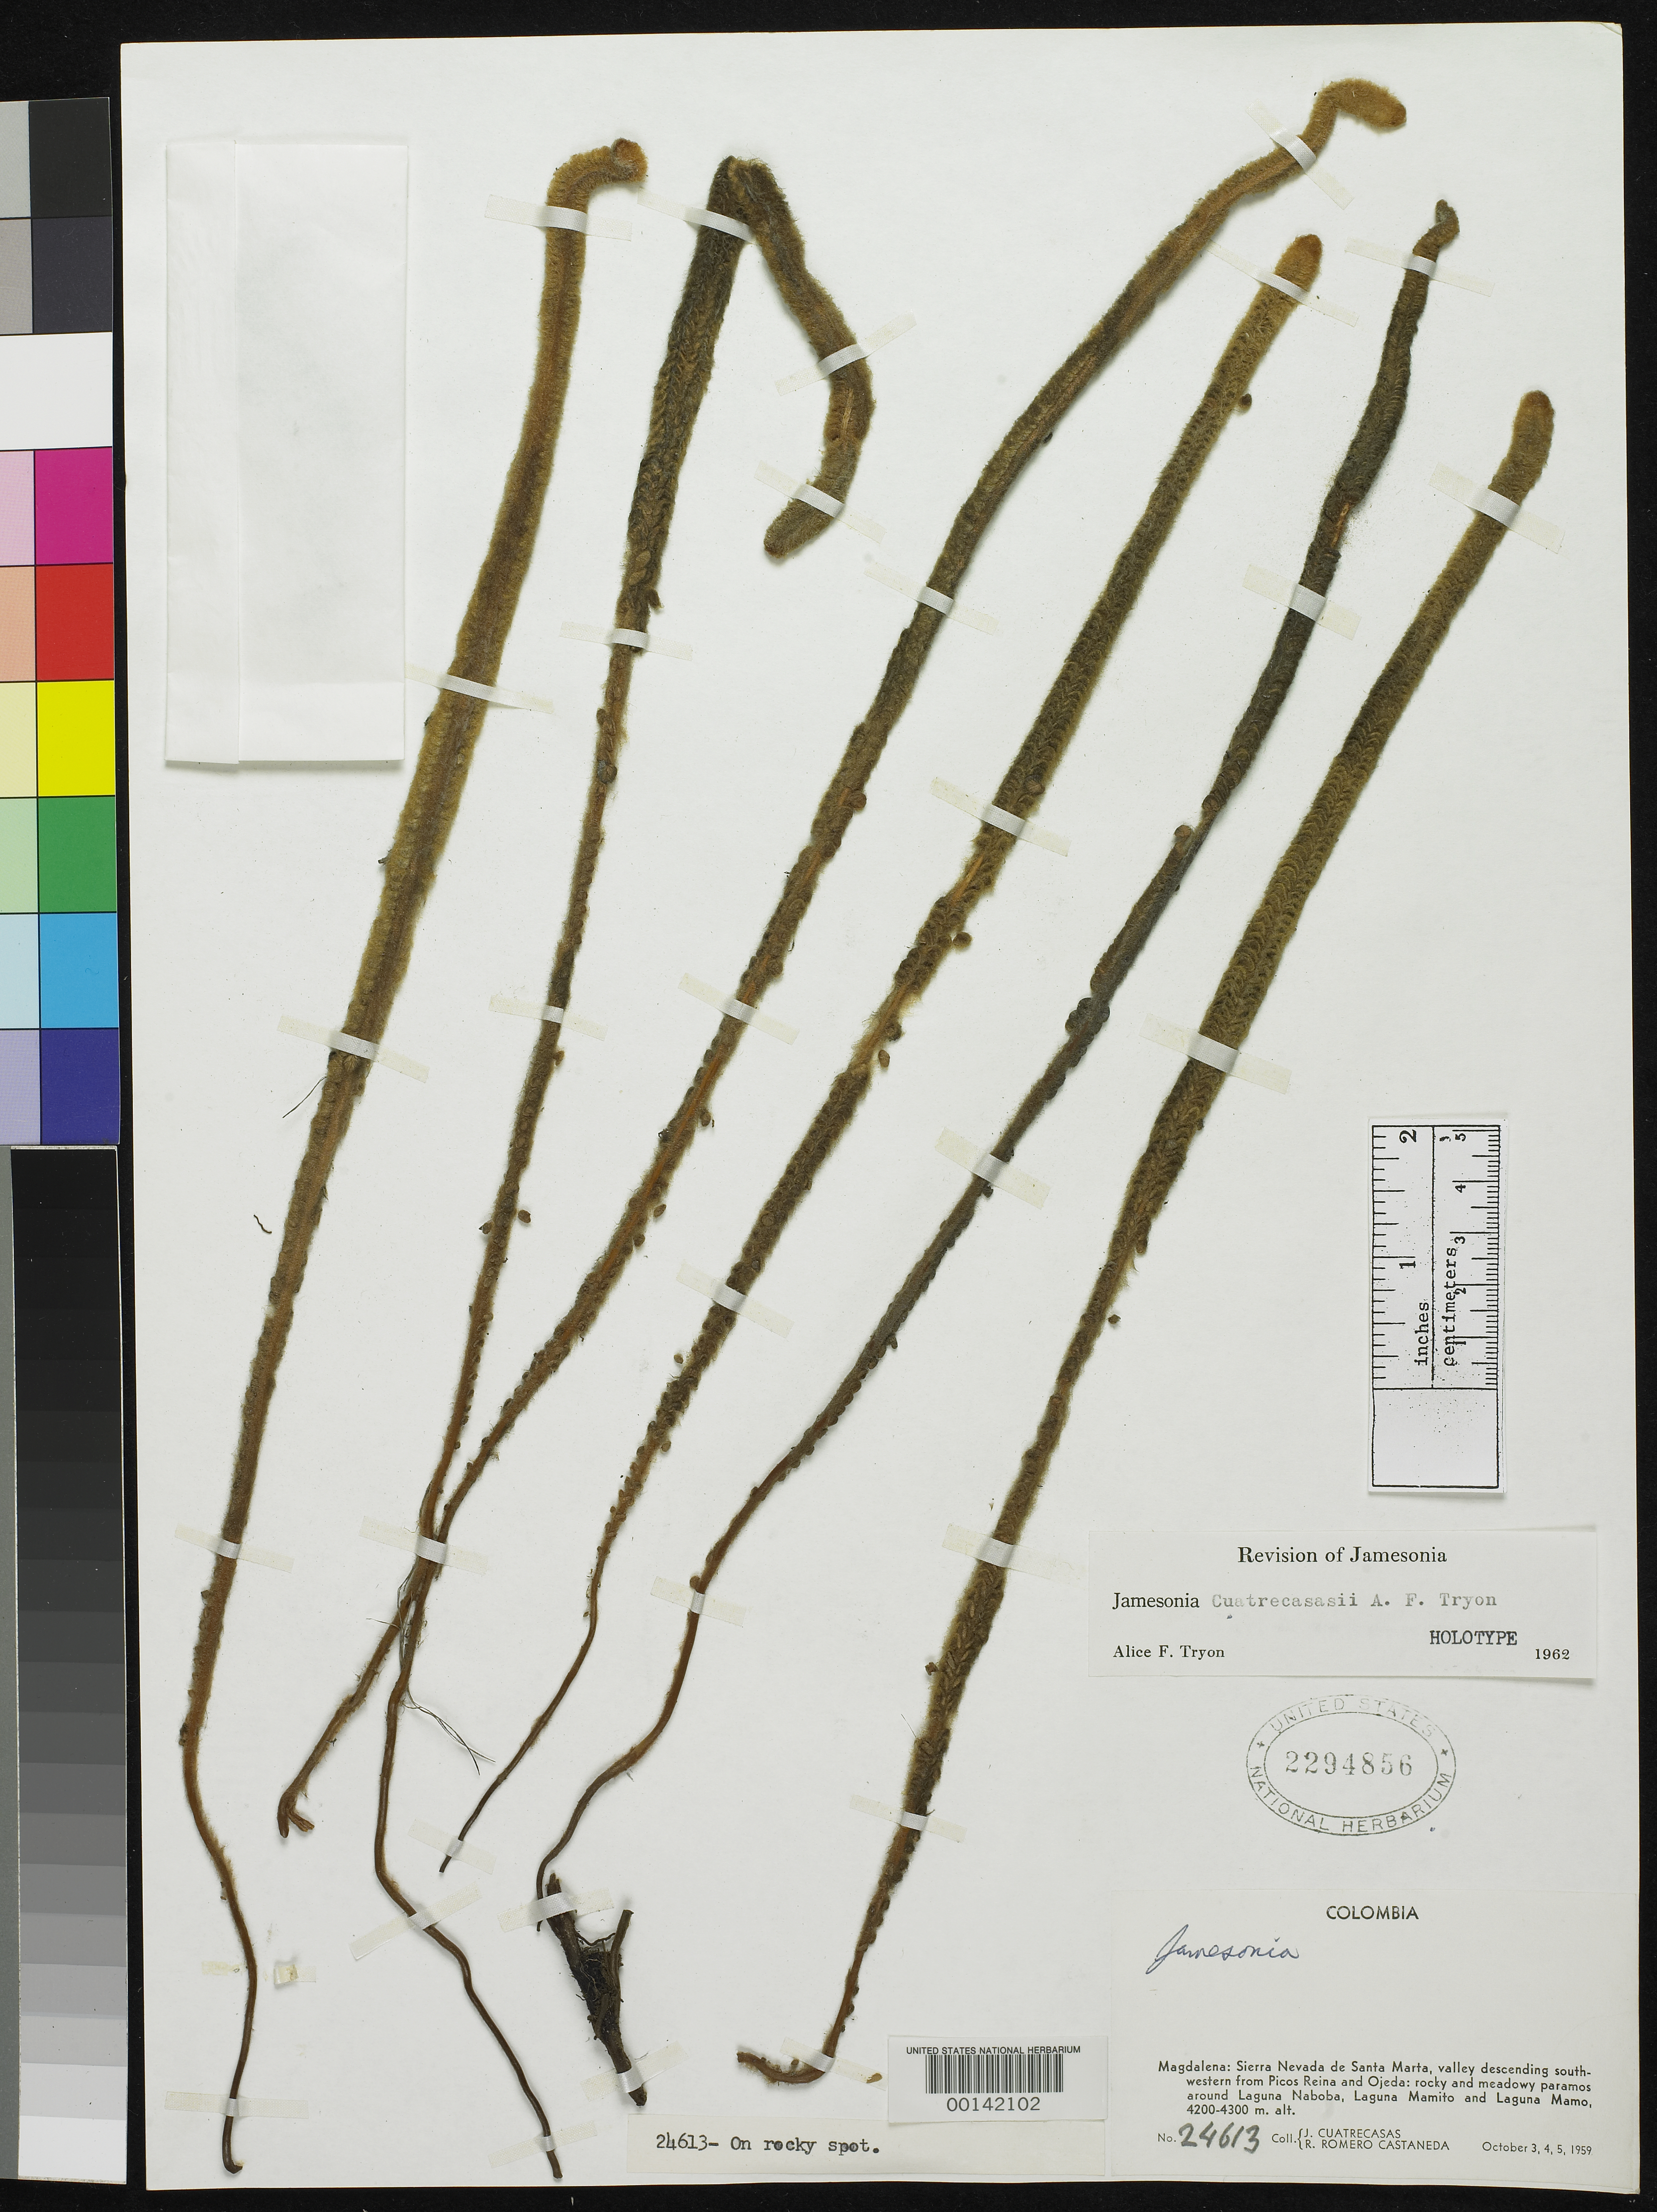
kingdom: Plantae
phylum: Tracheophyta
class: Polypodiopsida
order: Polypodiales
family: Pteridaceae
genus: Jamesonia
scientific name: Jamesonia cuatrecasasii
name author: A.F. Tryon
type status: Holotype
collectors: J. Cuatrecasas & R. Romero Castañeda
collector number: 24613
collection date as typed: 03 Oct 1959 to 05 Oct 1959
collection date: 1959-10-03/1959-10-05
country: Colombia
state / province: Magdalena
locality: Sierra Nevada de Santa Marta, Valley descending SW from Picos Reine and Ojeda; around Laguna Naboba, Laguna Mamito and Laguna Mamo.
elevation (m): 4200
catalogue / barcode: US 2294856